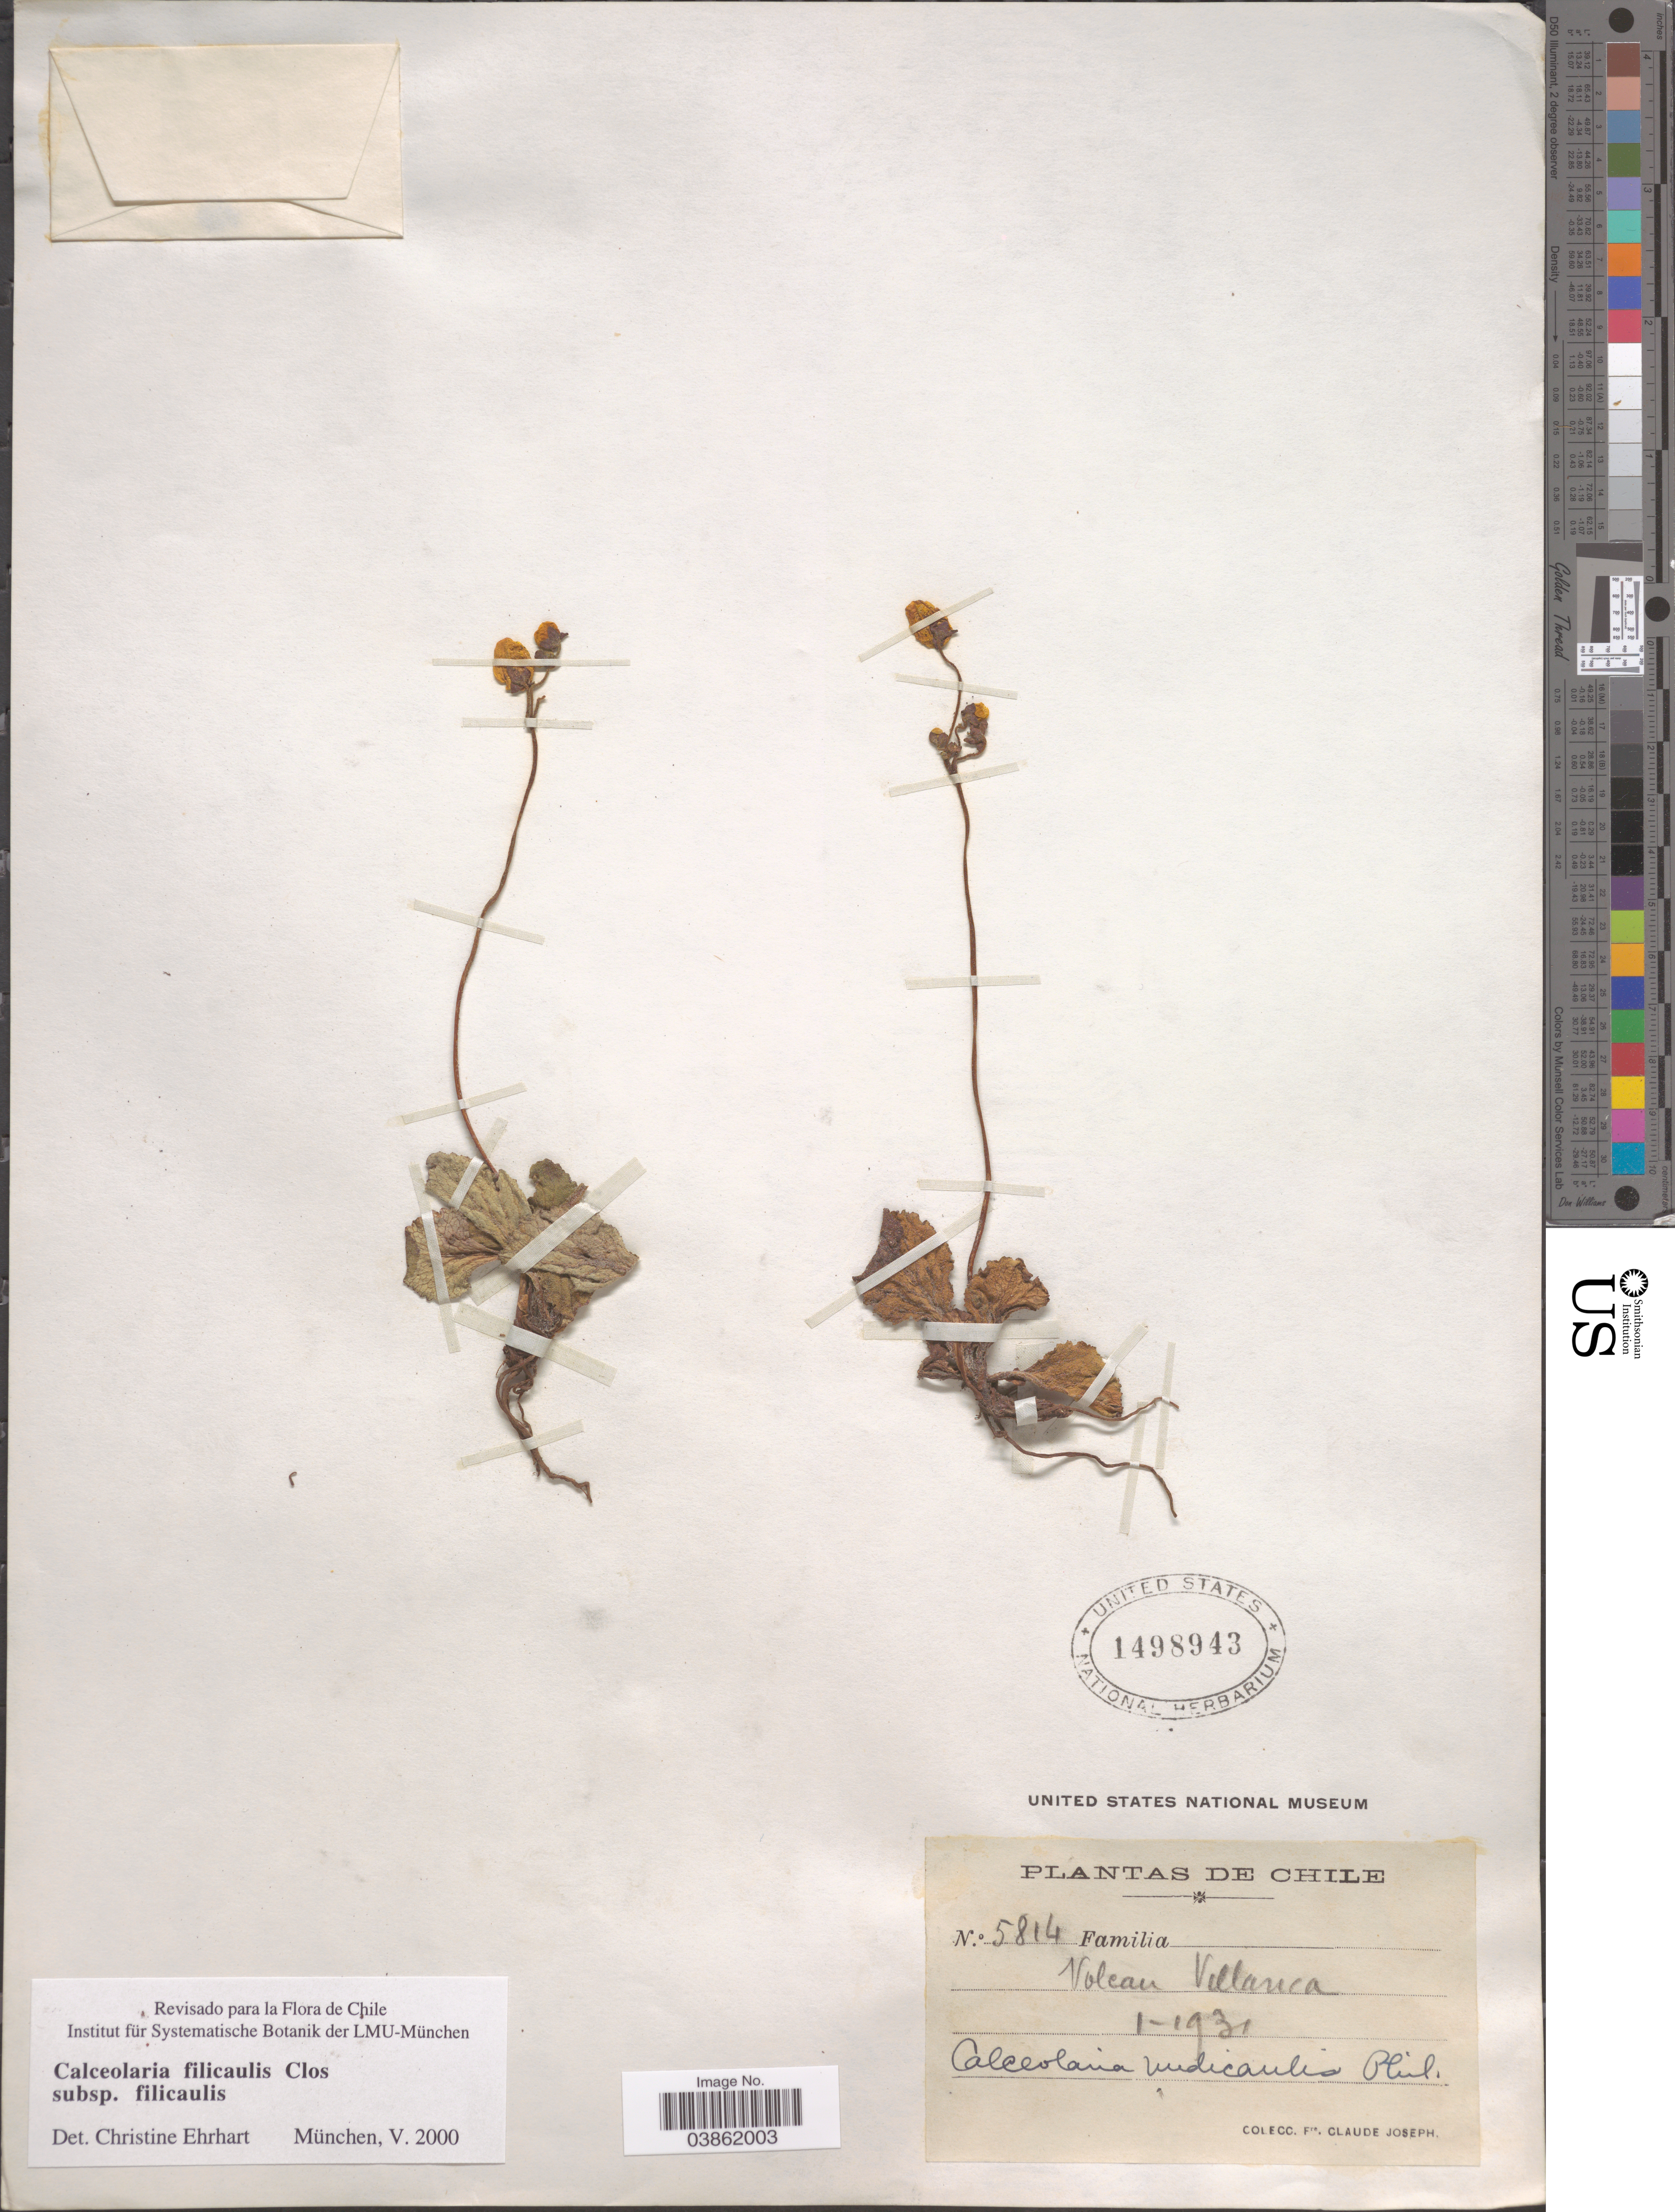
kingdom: Plantae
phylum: Tracheophyta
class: Magnoliopsida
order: Lamiales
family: Calceolariaceae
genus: Calceolaria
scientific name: Calceolaria filicaulis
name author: Clos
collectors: Bro. Claude-Joseph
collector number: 5814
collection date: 1931-01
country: Chile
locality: Volcan Villarica.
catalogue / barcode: US 1498943